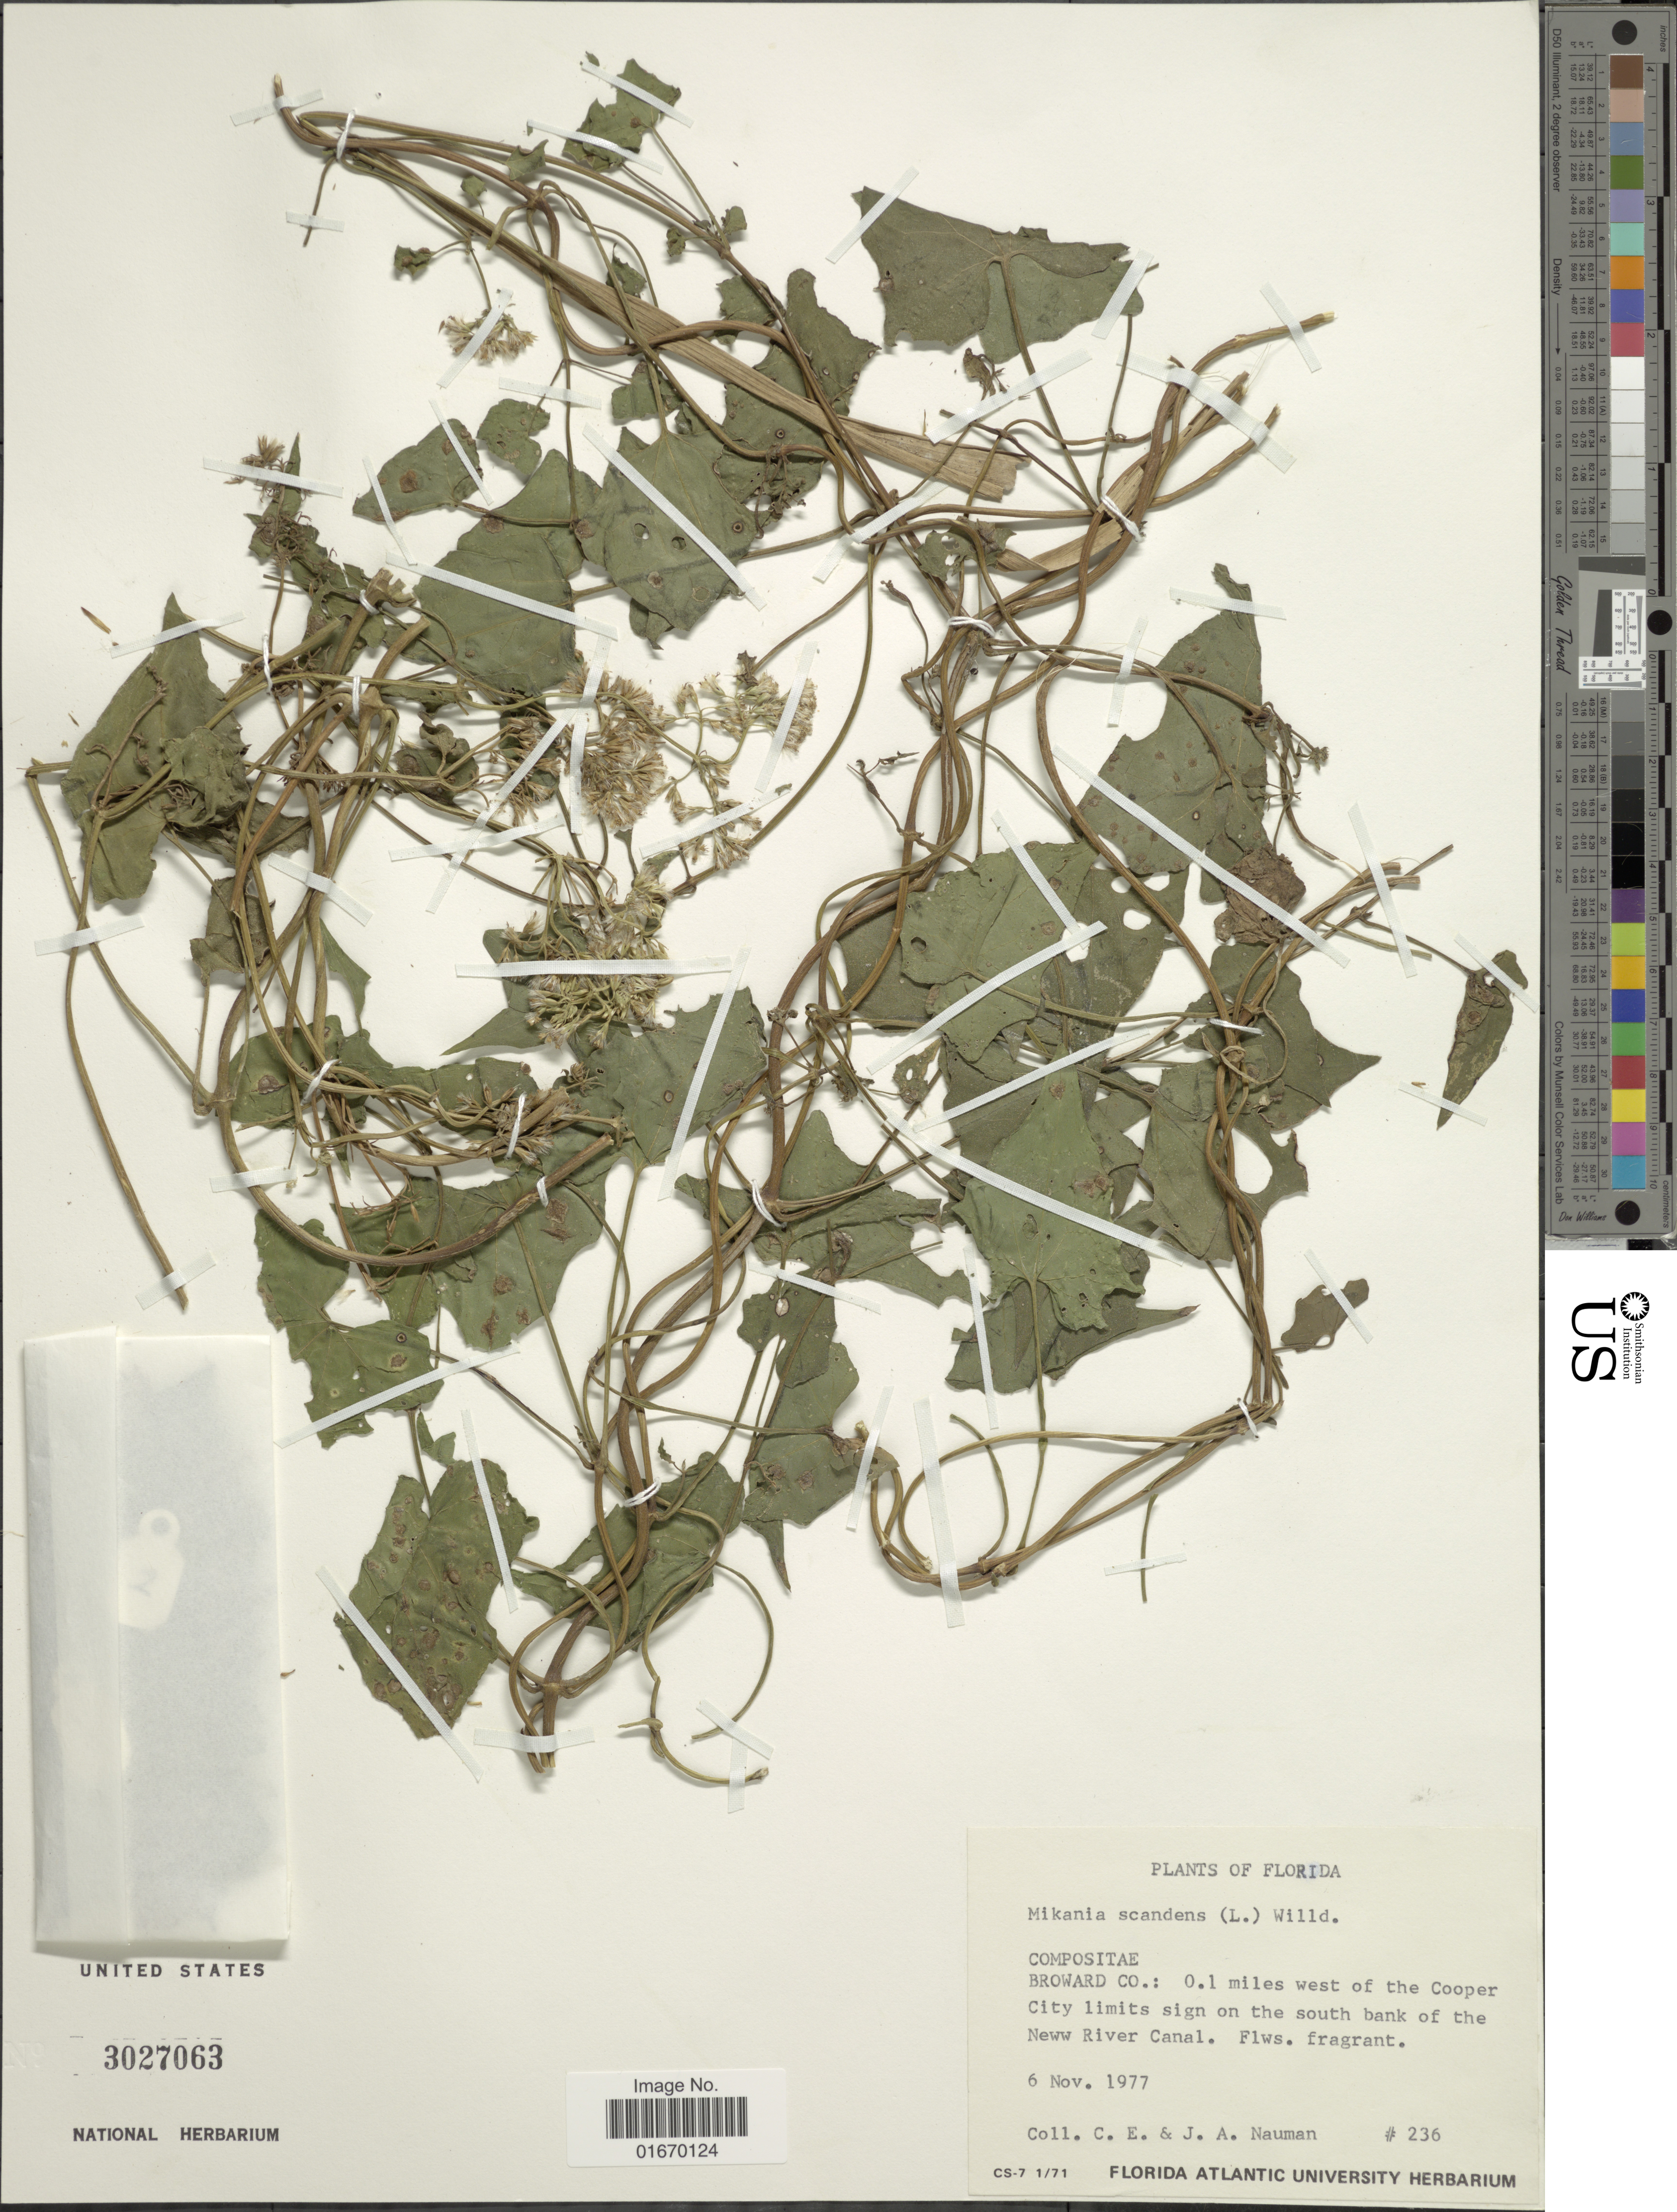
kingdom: Plantae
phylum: Tracheophyta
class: Magnoliopsida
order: Asterales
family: Asteraceae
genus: Mikania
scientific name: Mikania scandens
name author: (L.) Willd.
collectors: C. E. Nauman & J. Nauman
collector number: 236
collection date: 1977-11-06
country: United States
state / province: Florida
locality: Broward Co., 0.1 miles west of the Cooper City limits sign on the south bank of the Neww River Canal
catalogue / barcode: US 3027063